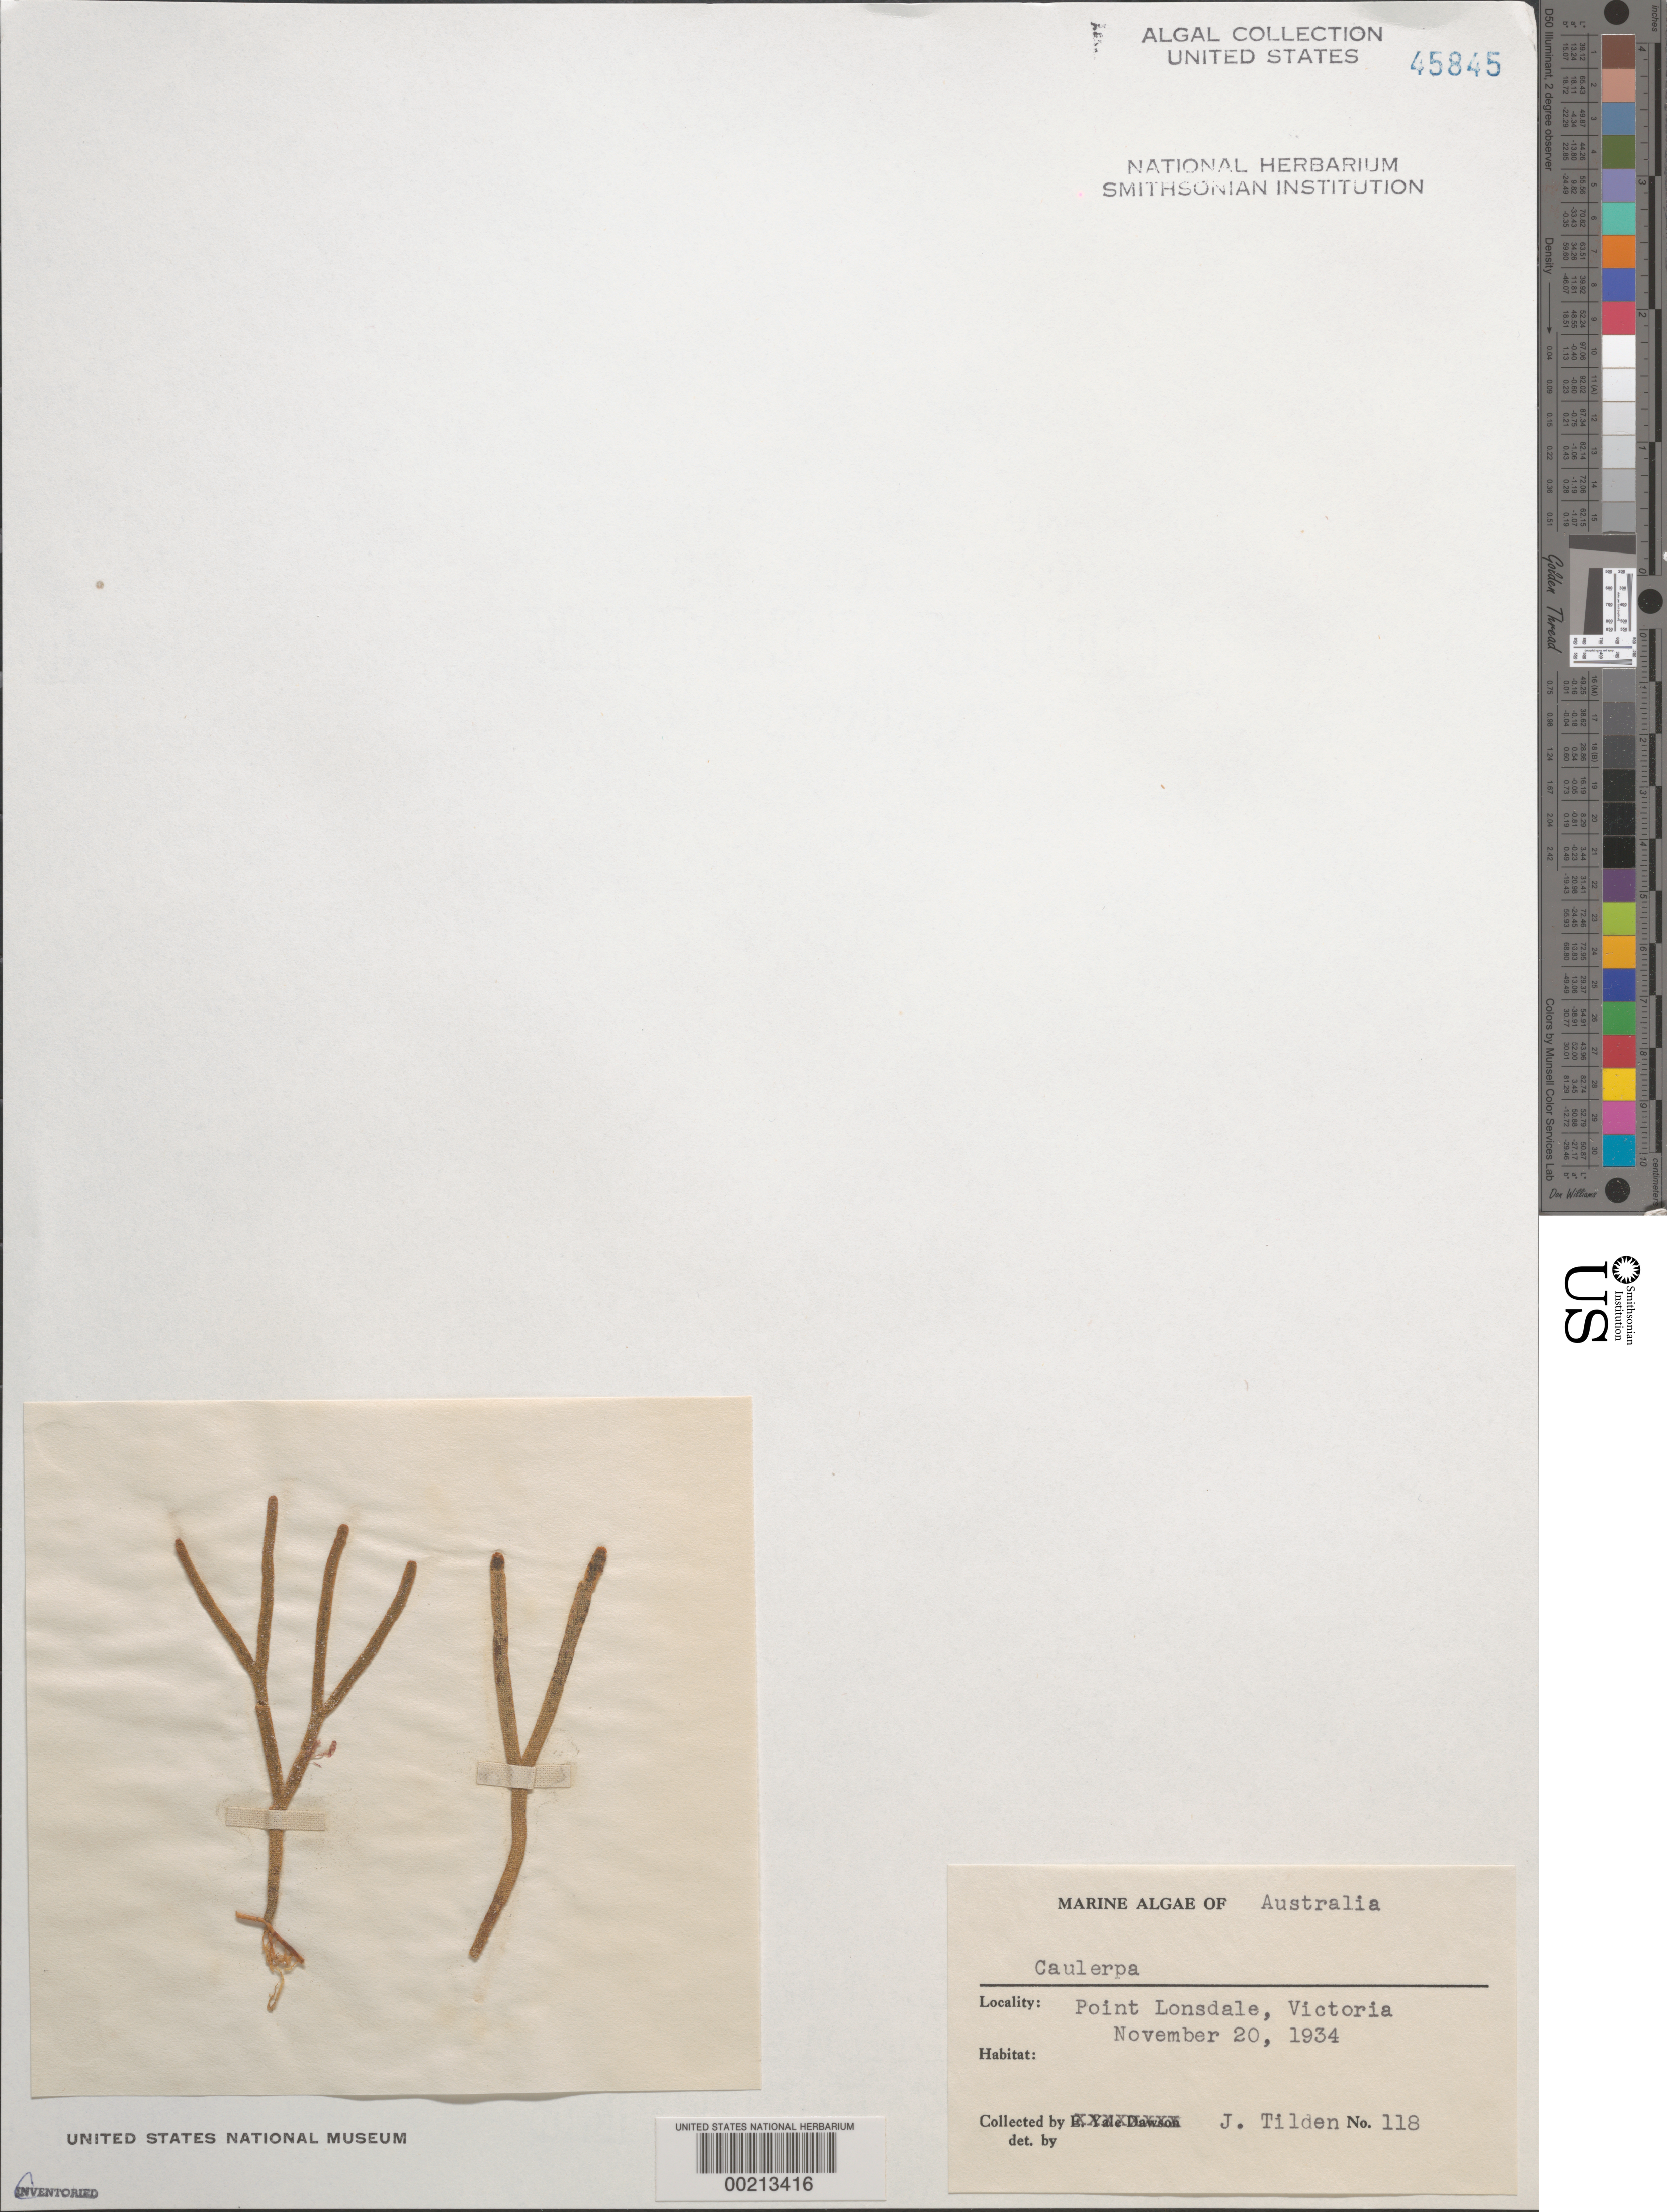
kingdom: Plantae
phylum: Chlorophyta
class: Ulvophyceae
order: Bryopsidales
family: Caulerpaceae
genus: Caulerpa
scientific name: Caulerpa sp.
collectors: J. E. Tilden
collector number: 118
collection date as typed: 20 Nov 1934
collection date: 1934-11-20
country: Australia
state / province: Victoria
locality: Point Lonsdale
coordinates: -38.2925, 144.614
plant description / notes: Tilden, South Pacific Plants, Second Series, 1934-1935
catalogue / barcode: US 45845